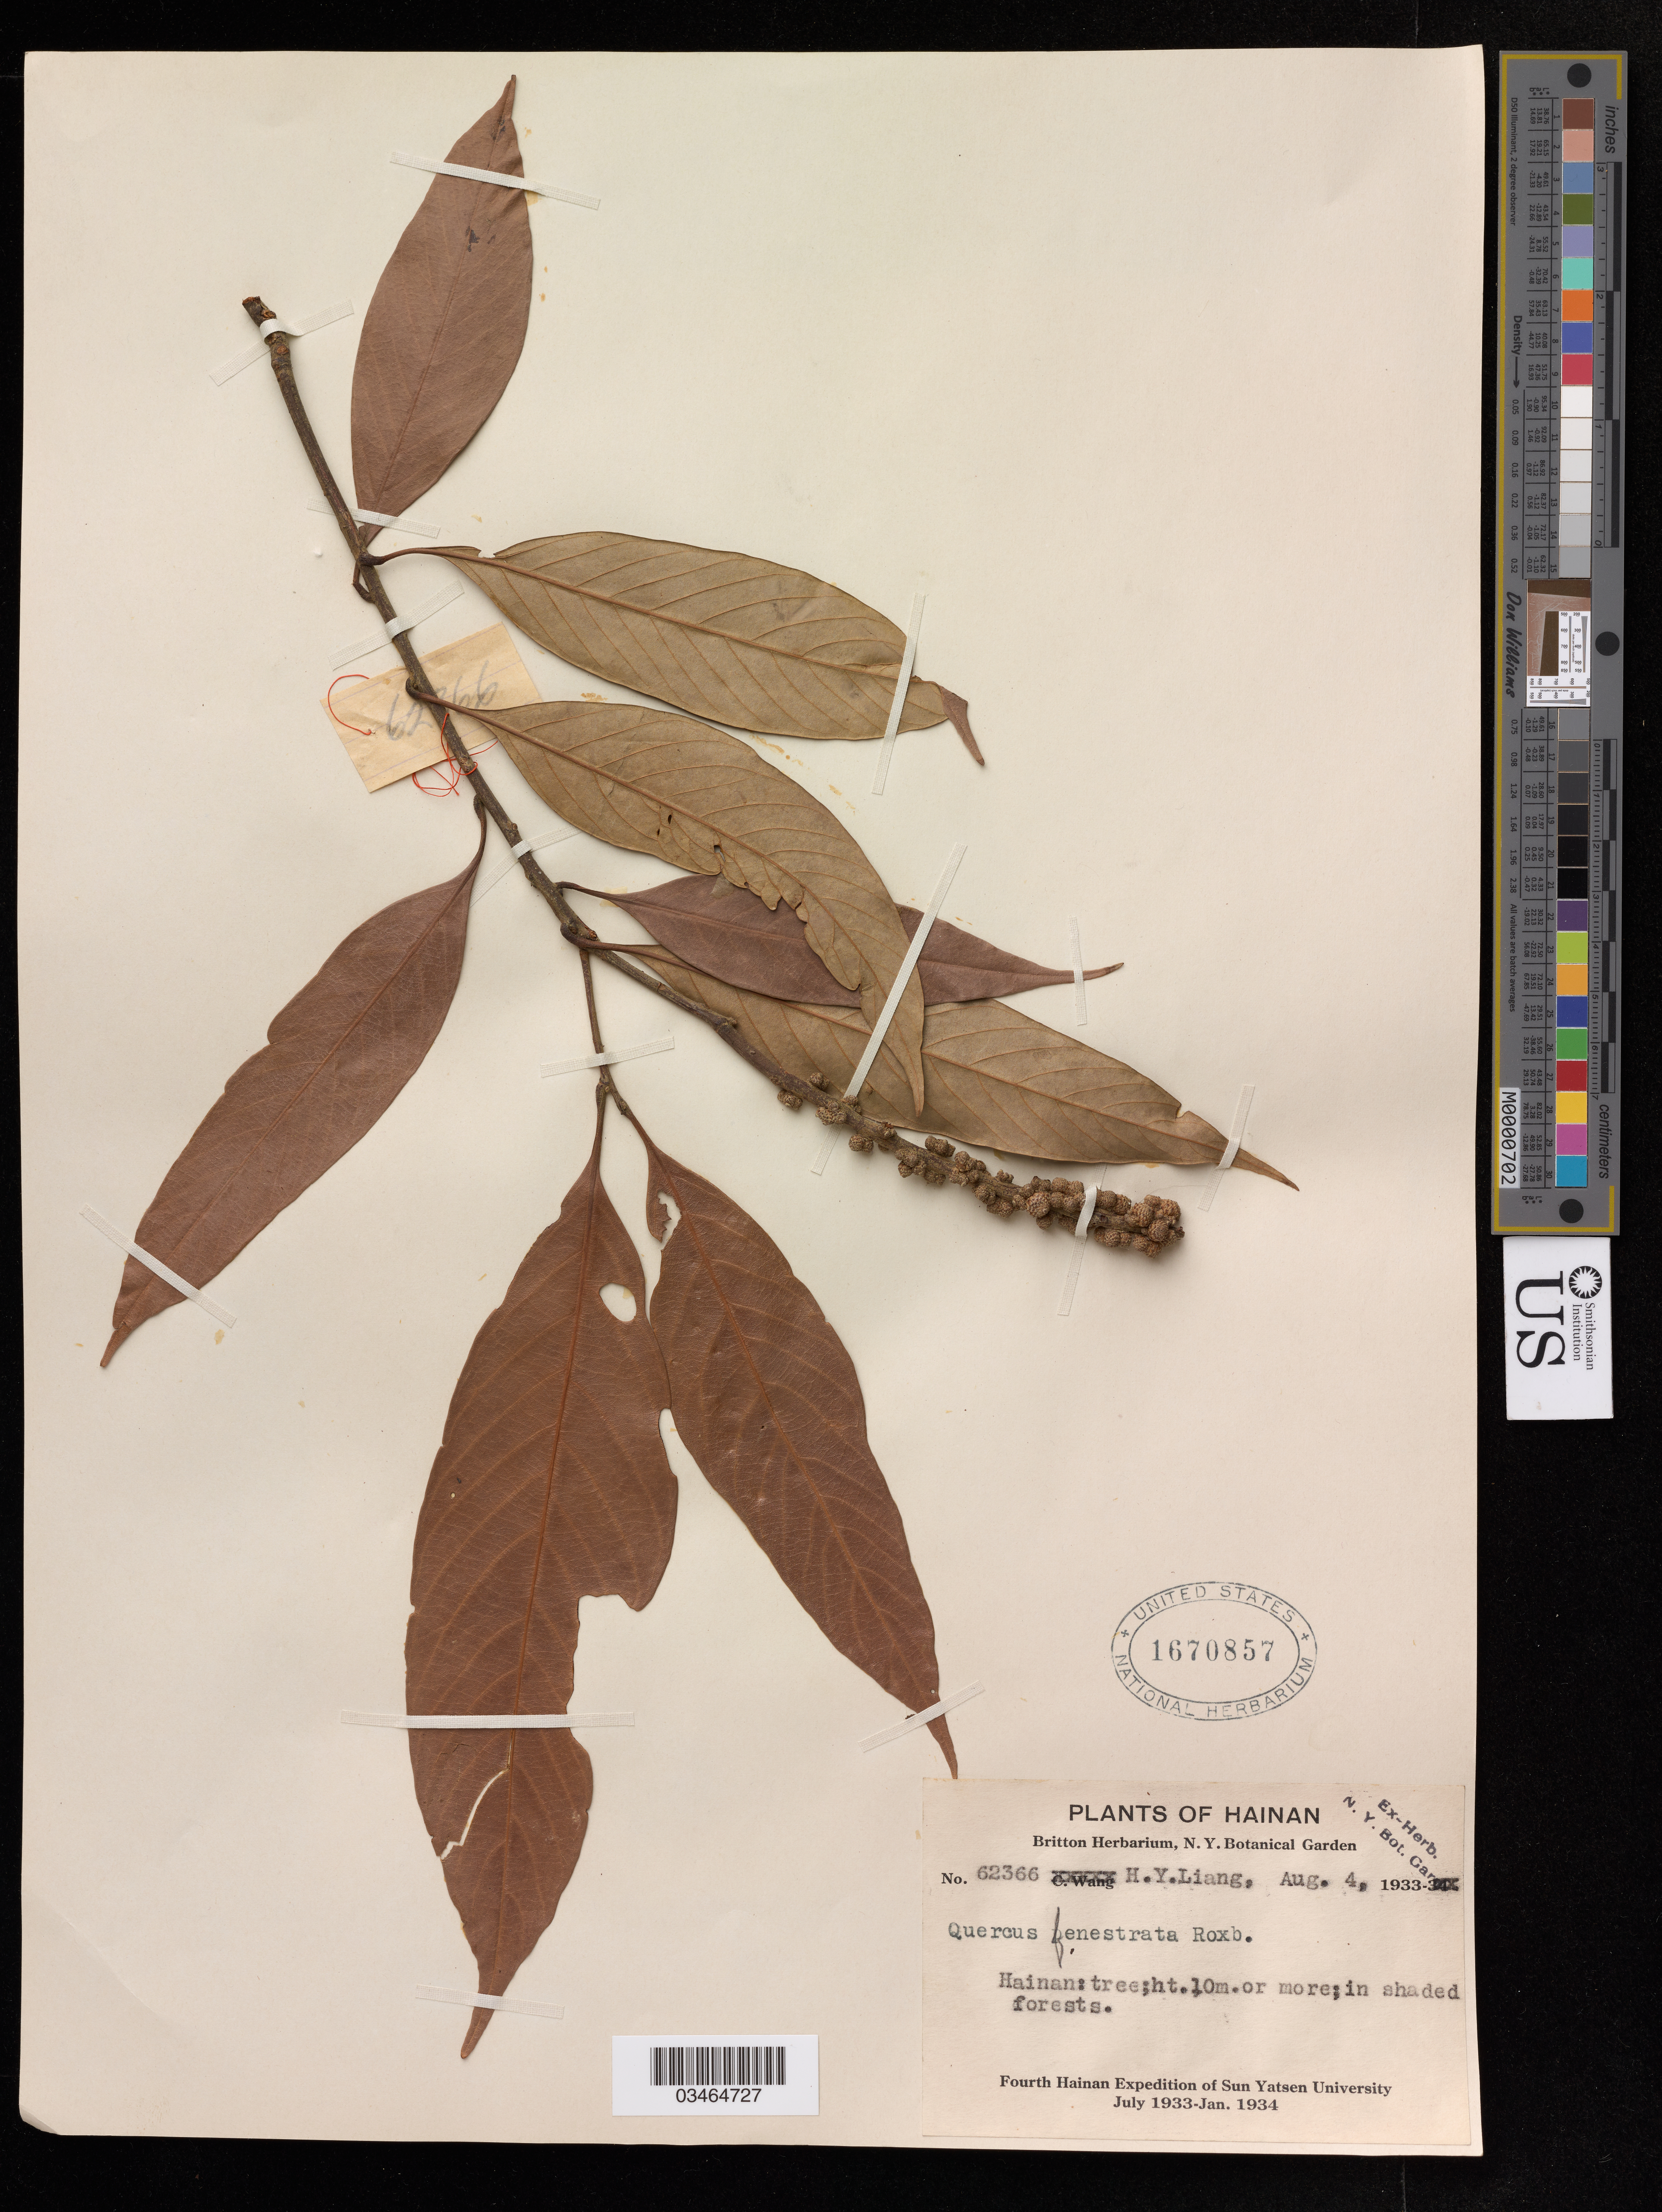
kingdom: Plantae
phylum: Tracheophyta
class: Magnoliopsida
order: Fagales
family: Fagaceae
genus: Quercus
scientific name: Quercus fenestrata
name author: Roxb.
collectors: H. Y. Liang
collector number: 62366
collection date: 1933-08-04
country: China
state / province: Hainan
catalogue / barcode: US 1670857